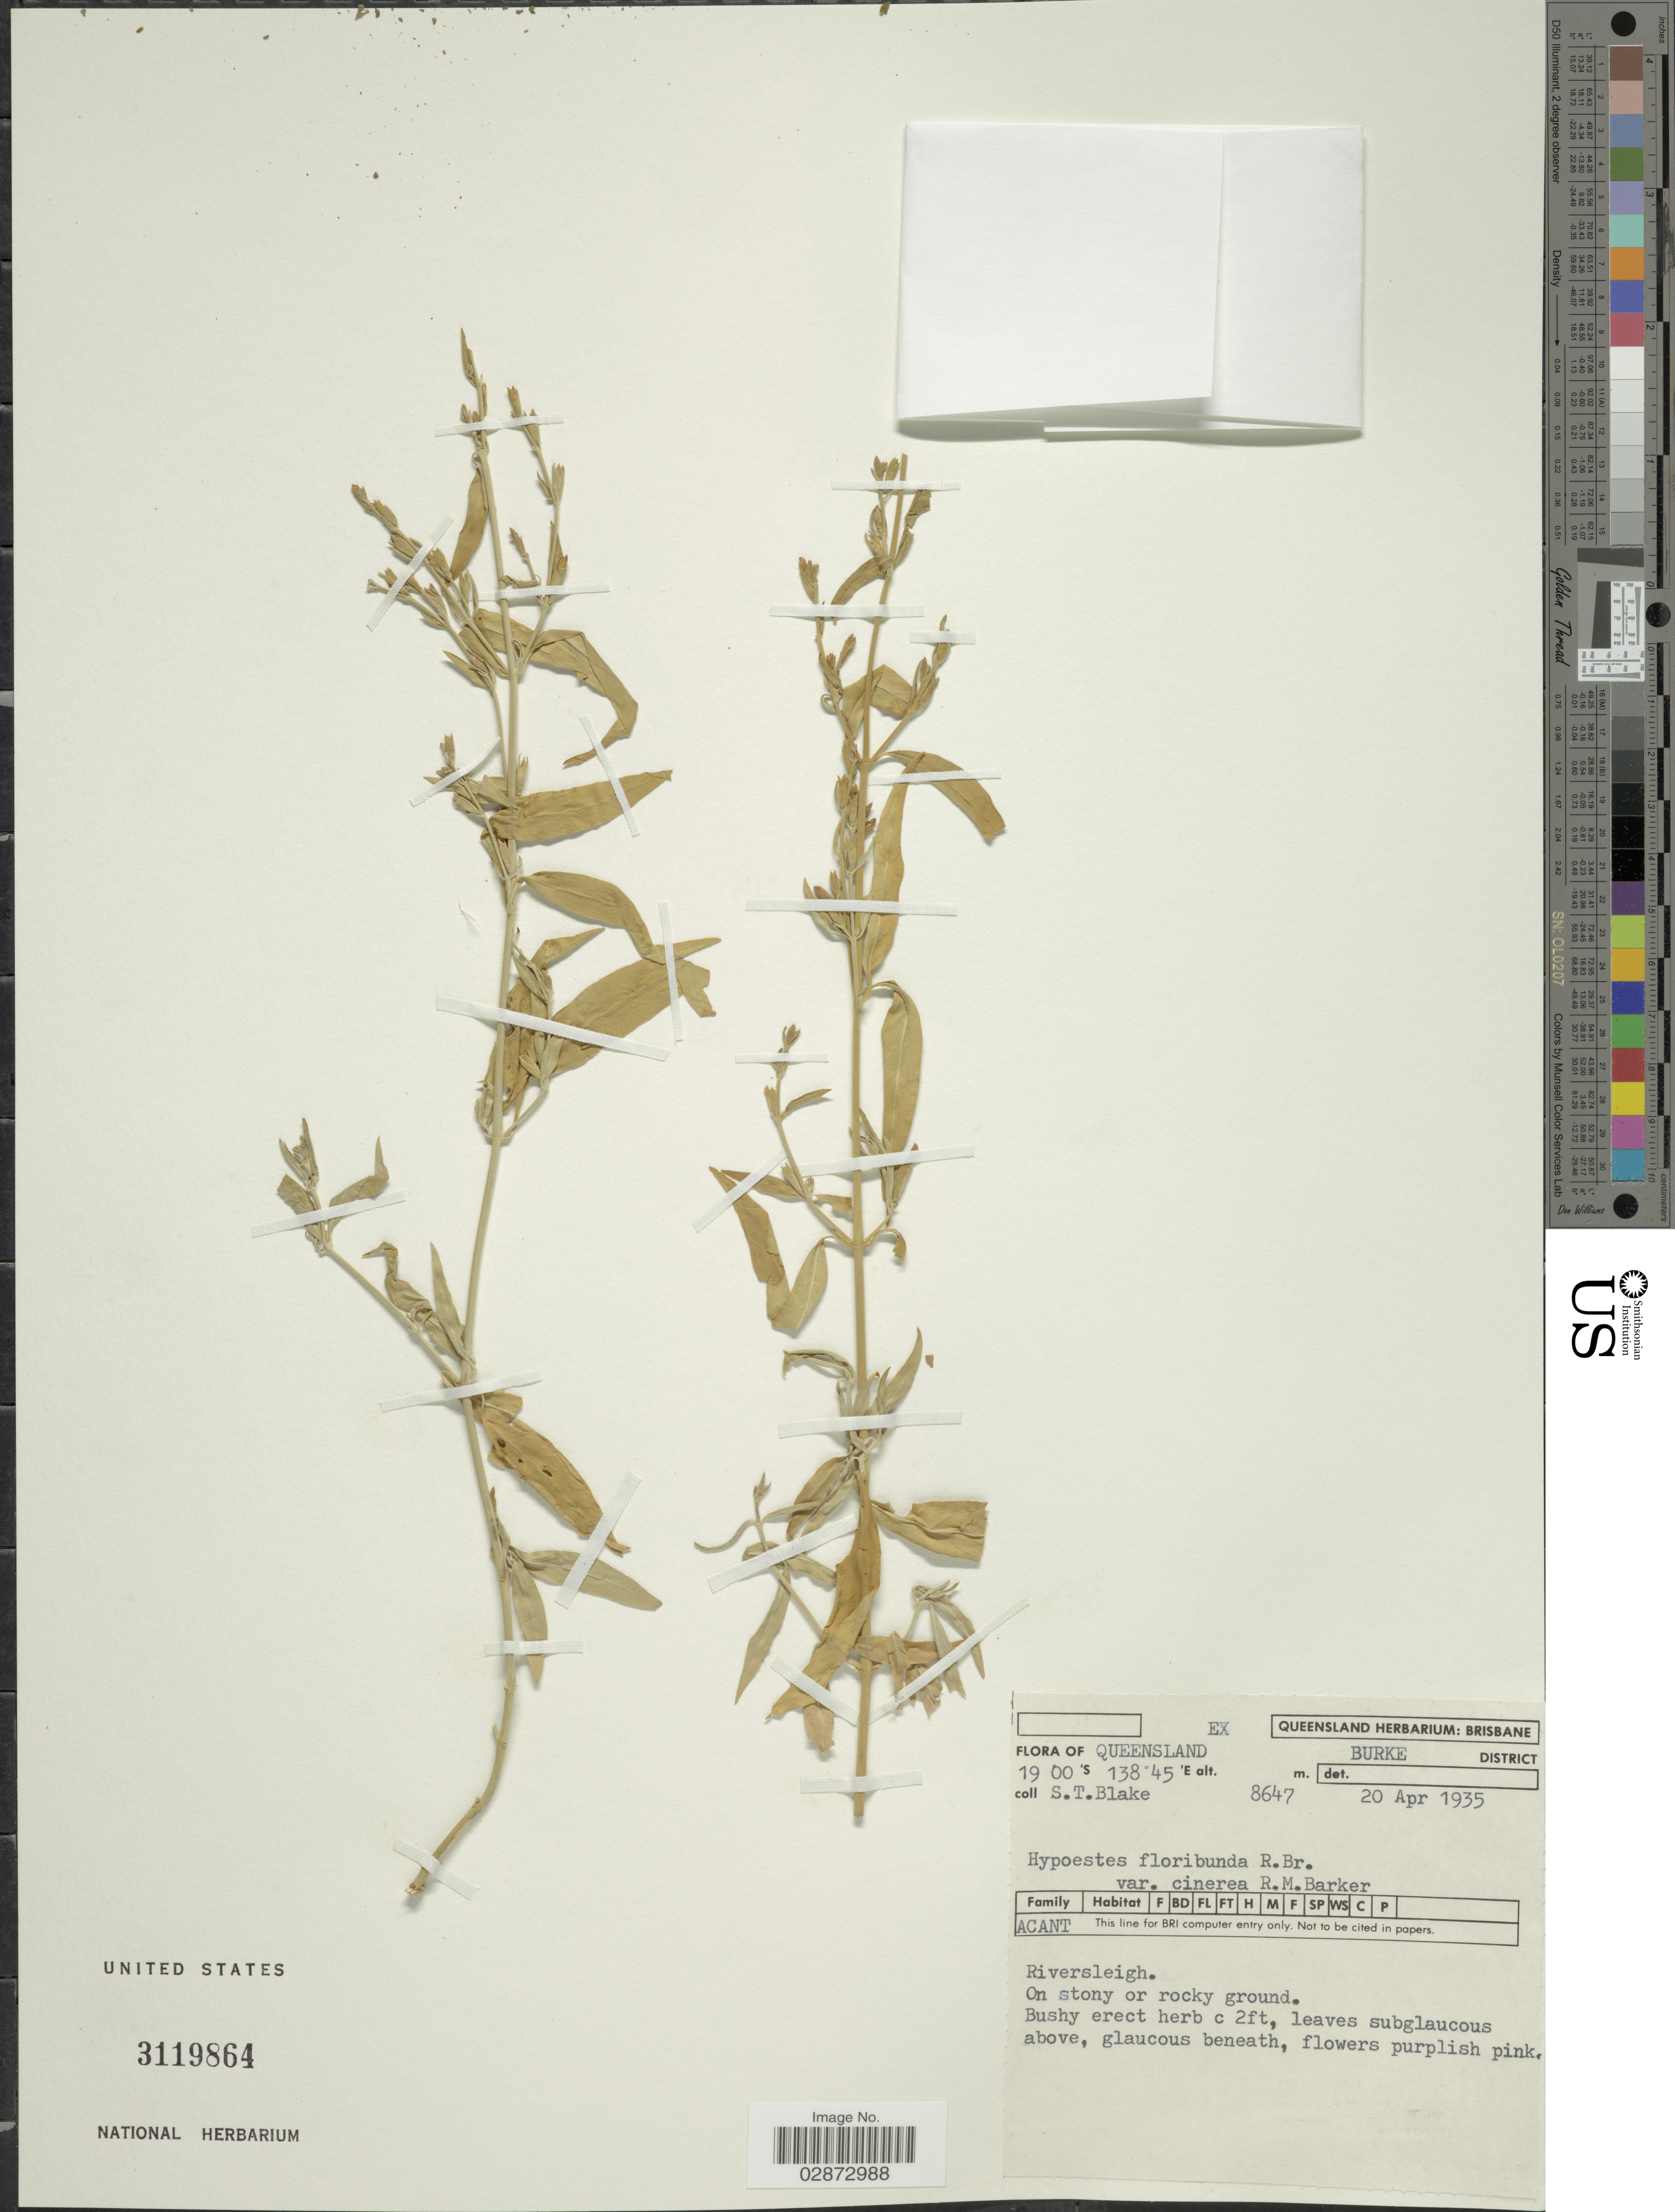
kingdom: Plantae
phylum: Tracheophyta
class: Magnoliopsida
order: Lamiales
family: Acanthaceae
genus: Hypoestes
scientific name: Hypoestes floribunda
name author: R. Br.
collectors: S. T. Blake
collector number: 8647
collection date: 1935-04-20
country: Australia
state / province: Queensland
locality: Burke District. Riversleigh.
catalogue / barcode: US 3119864